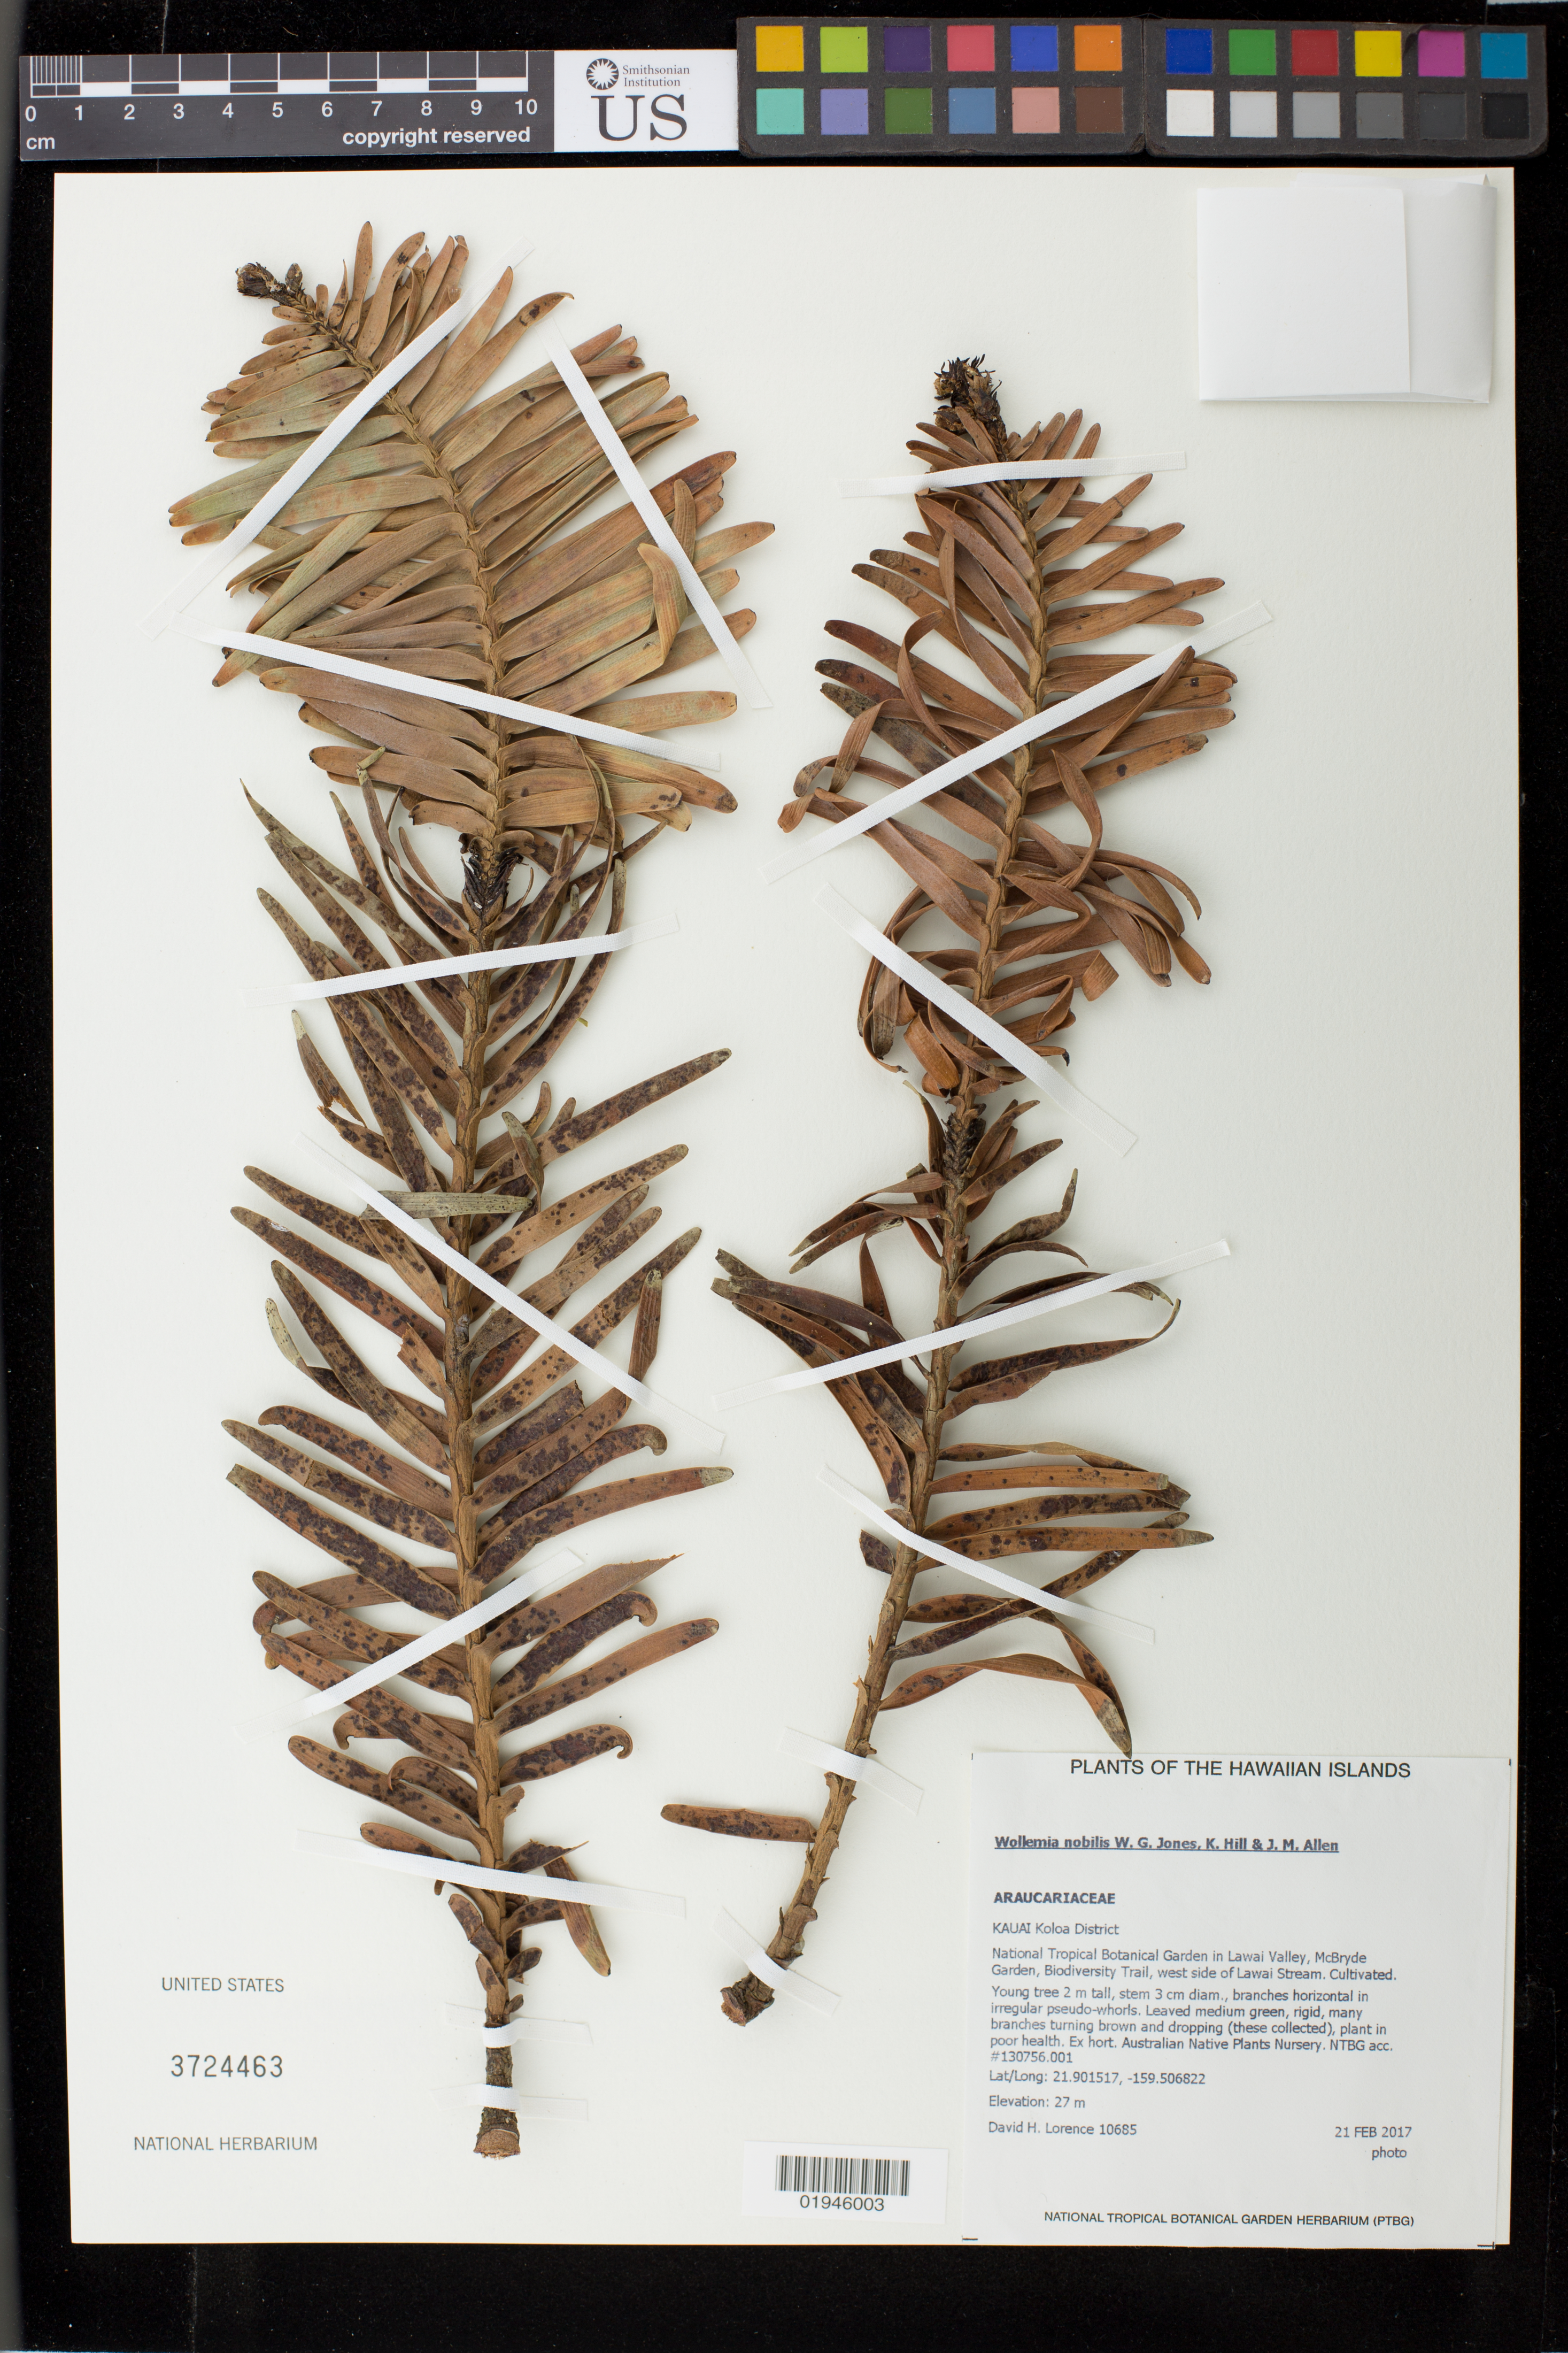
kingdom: Plantae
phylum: Tracheophyta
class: Pinopsida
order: Pinales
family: Araucariaceae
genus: Wollemia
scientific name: Wollemia nobilis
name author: W.R. Jones et al.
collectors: D. Lorence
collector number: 10685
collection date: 2017-02-21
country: United States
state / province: Hawaii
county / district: Kauai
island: Kaua'i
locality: Koloa District, National Tropical Botanical Garden in Lawai Valley, McBryde Garden, Biodiversity Trail, west side of Lawai Stream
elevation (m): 27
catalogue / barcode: US 3724463